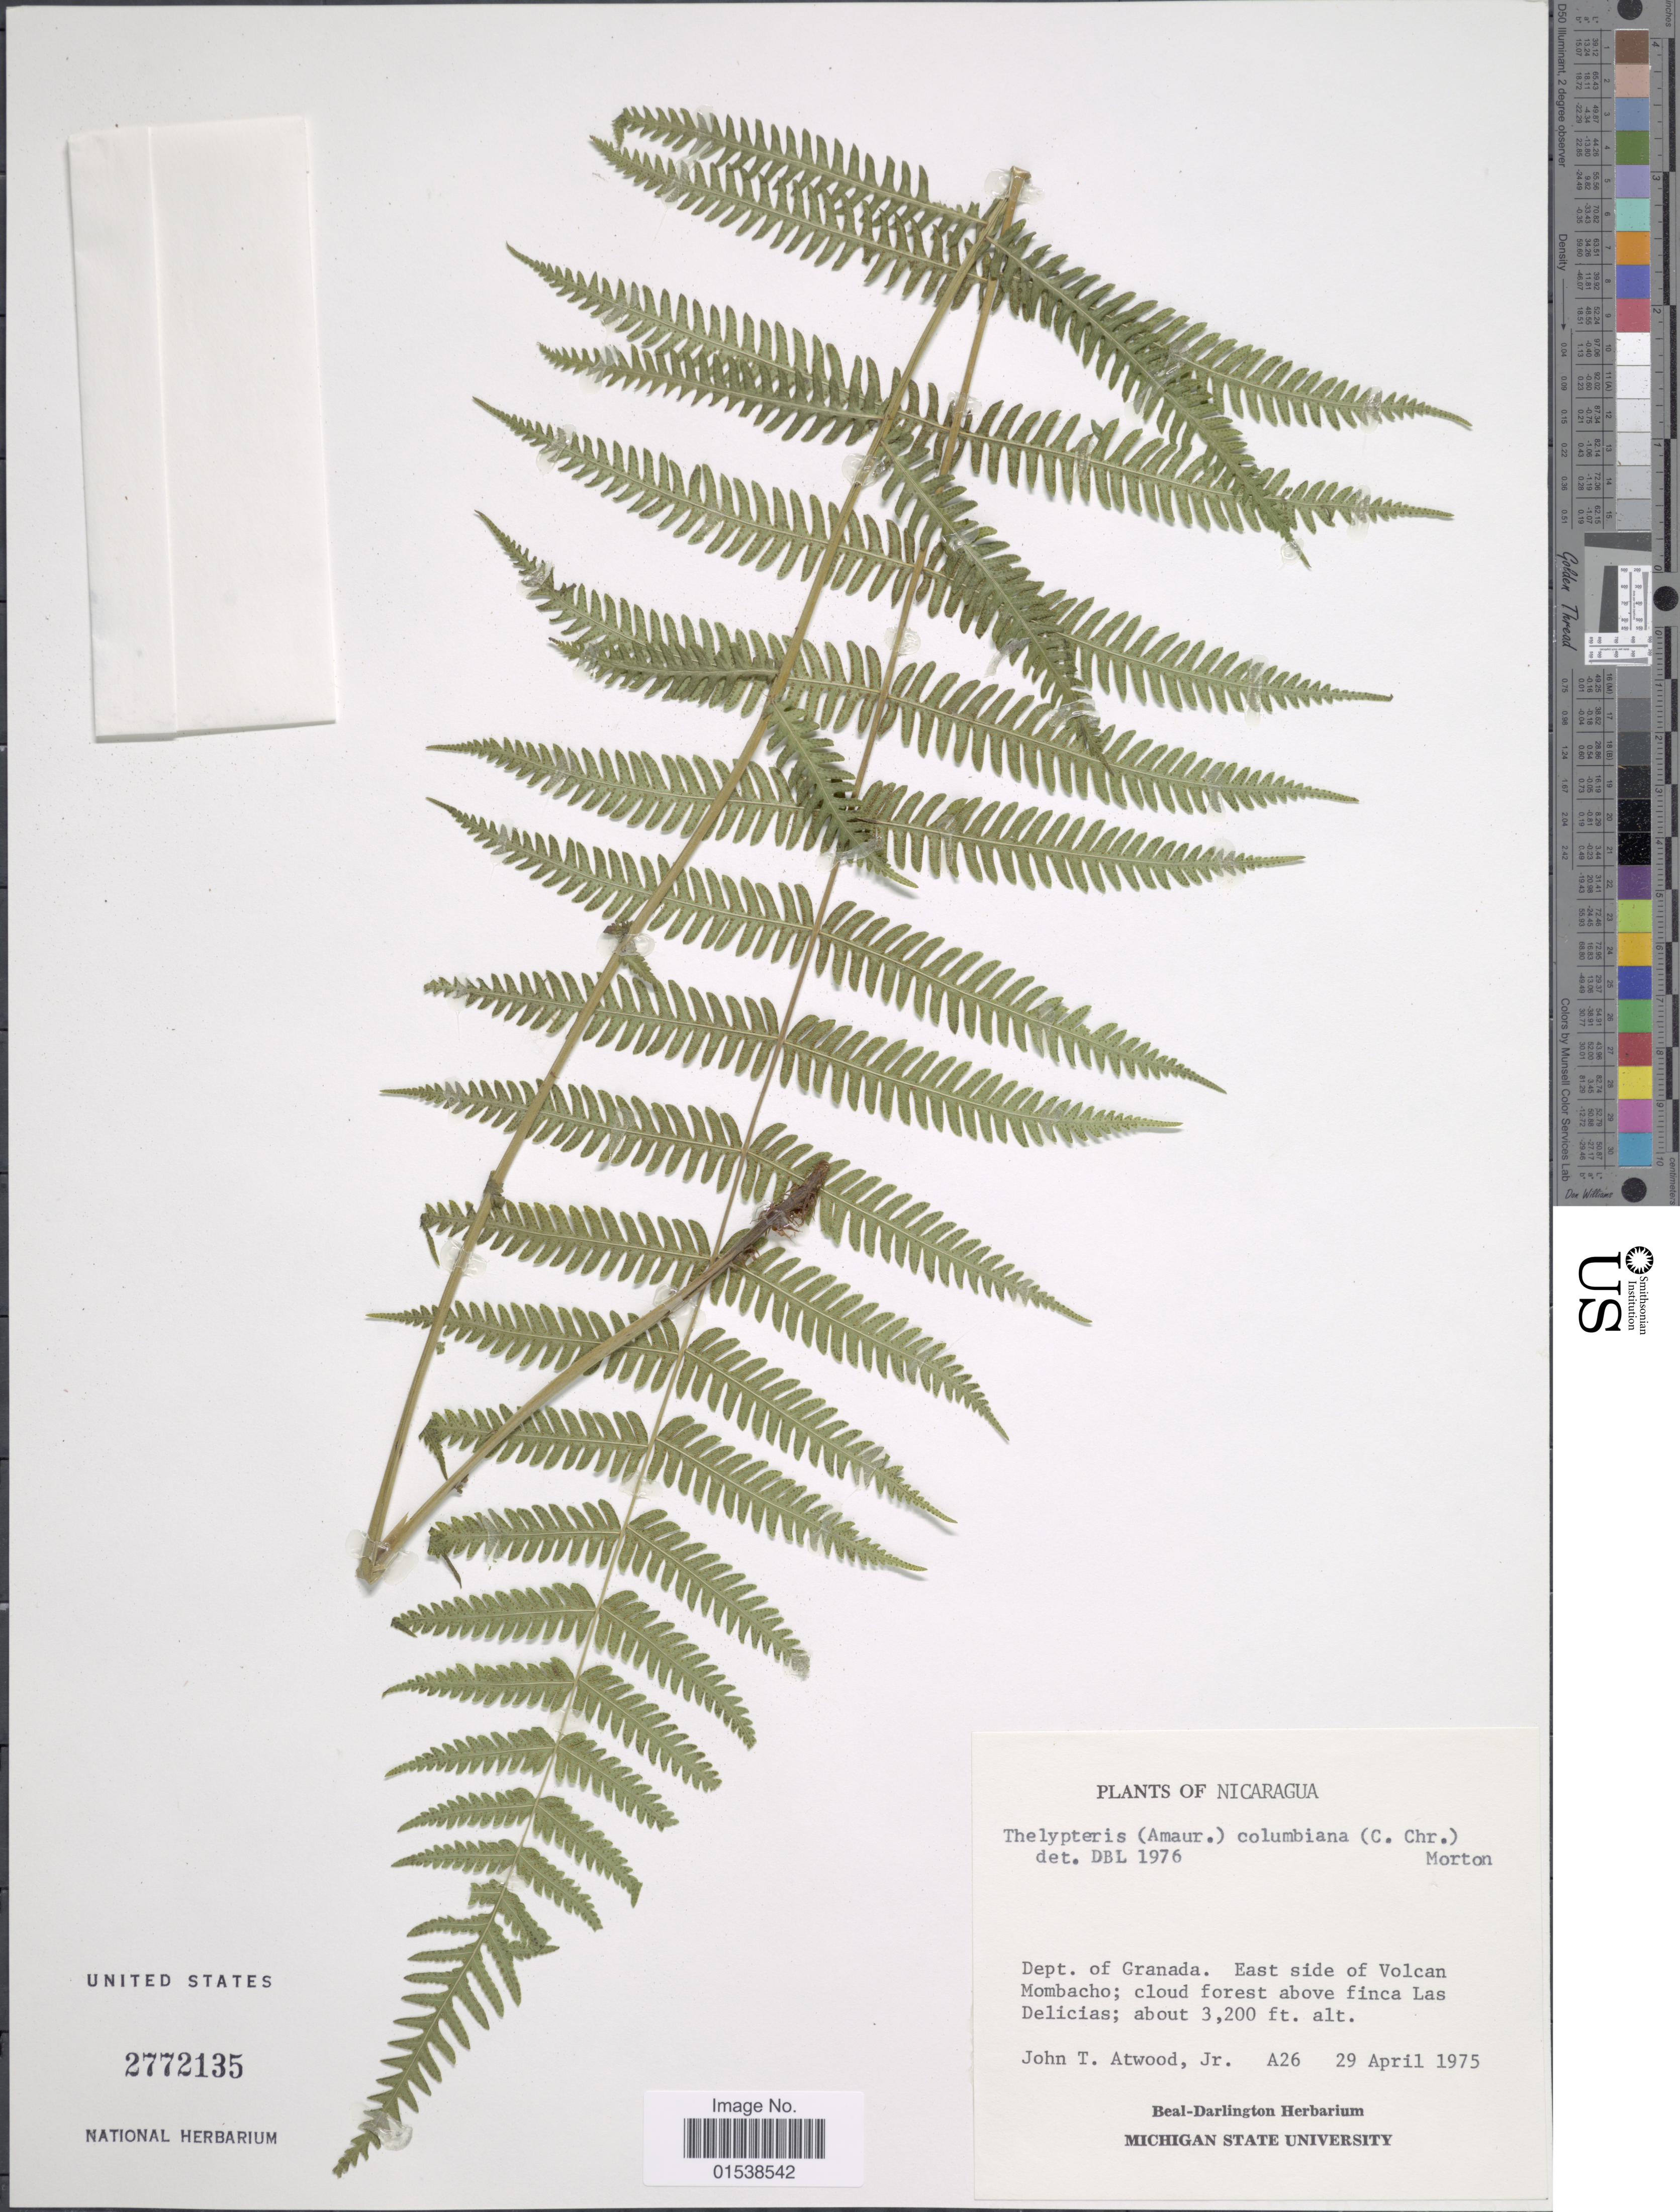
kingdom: Plantae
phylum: Tracheophyta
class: Polypodiopsida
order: Polypodiales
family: Thelypteridaceae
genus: Amauropelta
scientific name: Amauropelta oligocarpa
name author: (Humb. & Bonpl. ex Willd.) Pic. Serm.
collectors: J. T. Atwood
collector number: A26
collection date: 1975-04-29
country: Nicaragua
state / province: Granada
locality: Dept. of Granada, east side of Volcan Mombacho; cloud forest above finca Las Delicias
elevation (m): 975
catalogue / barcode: US 2772135